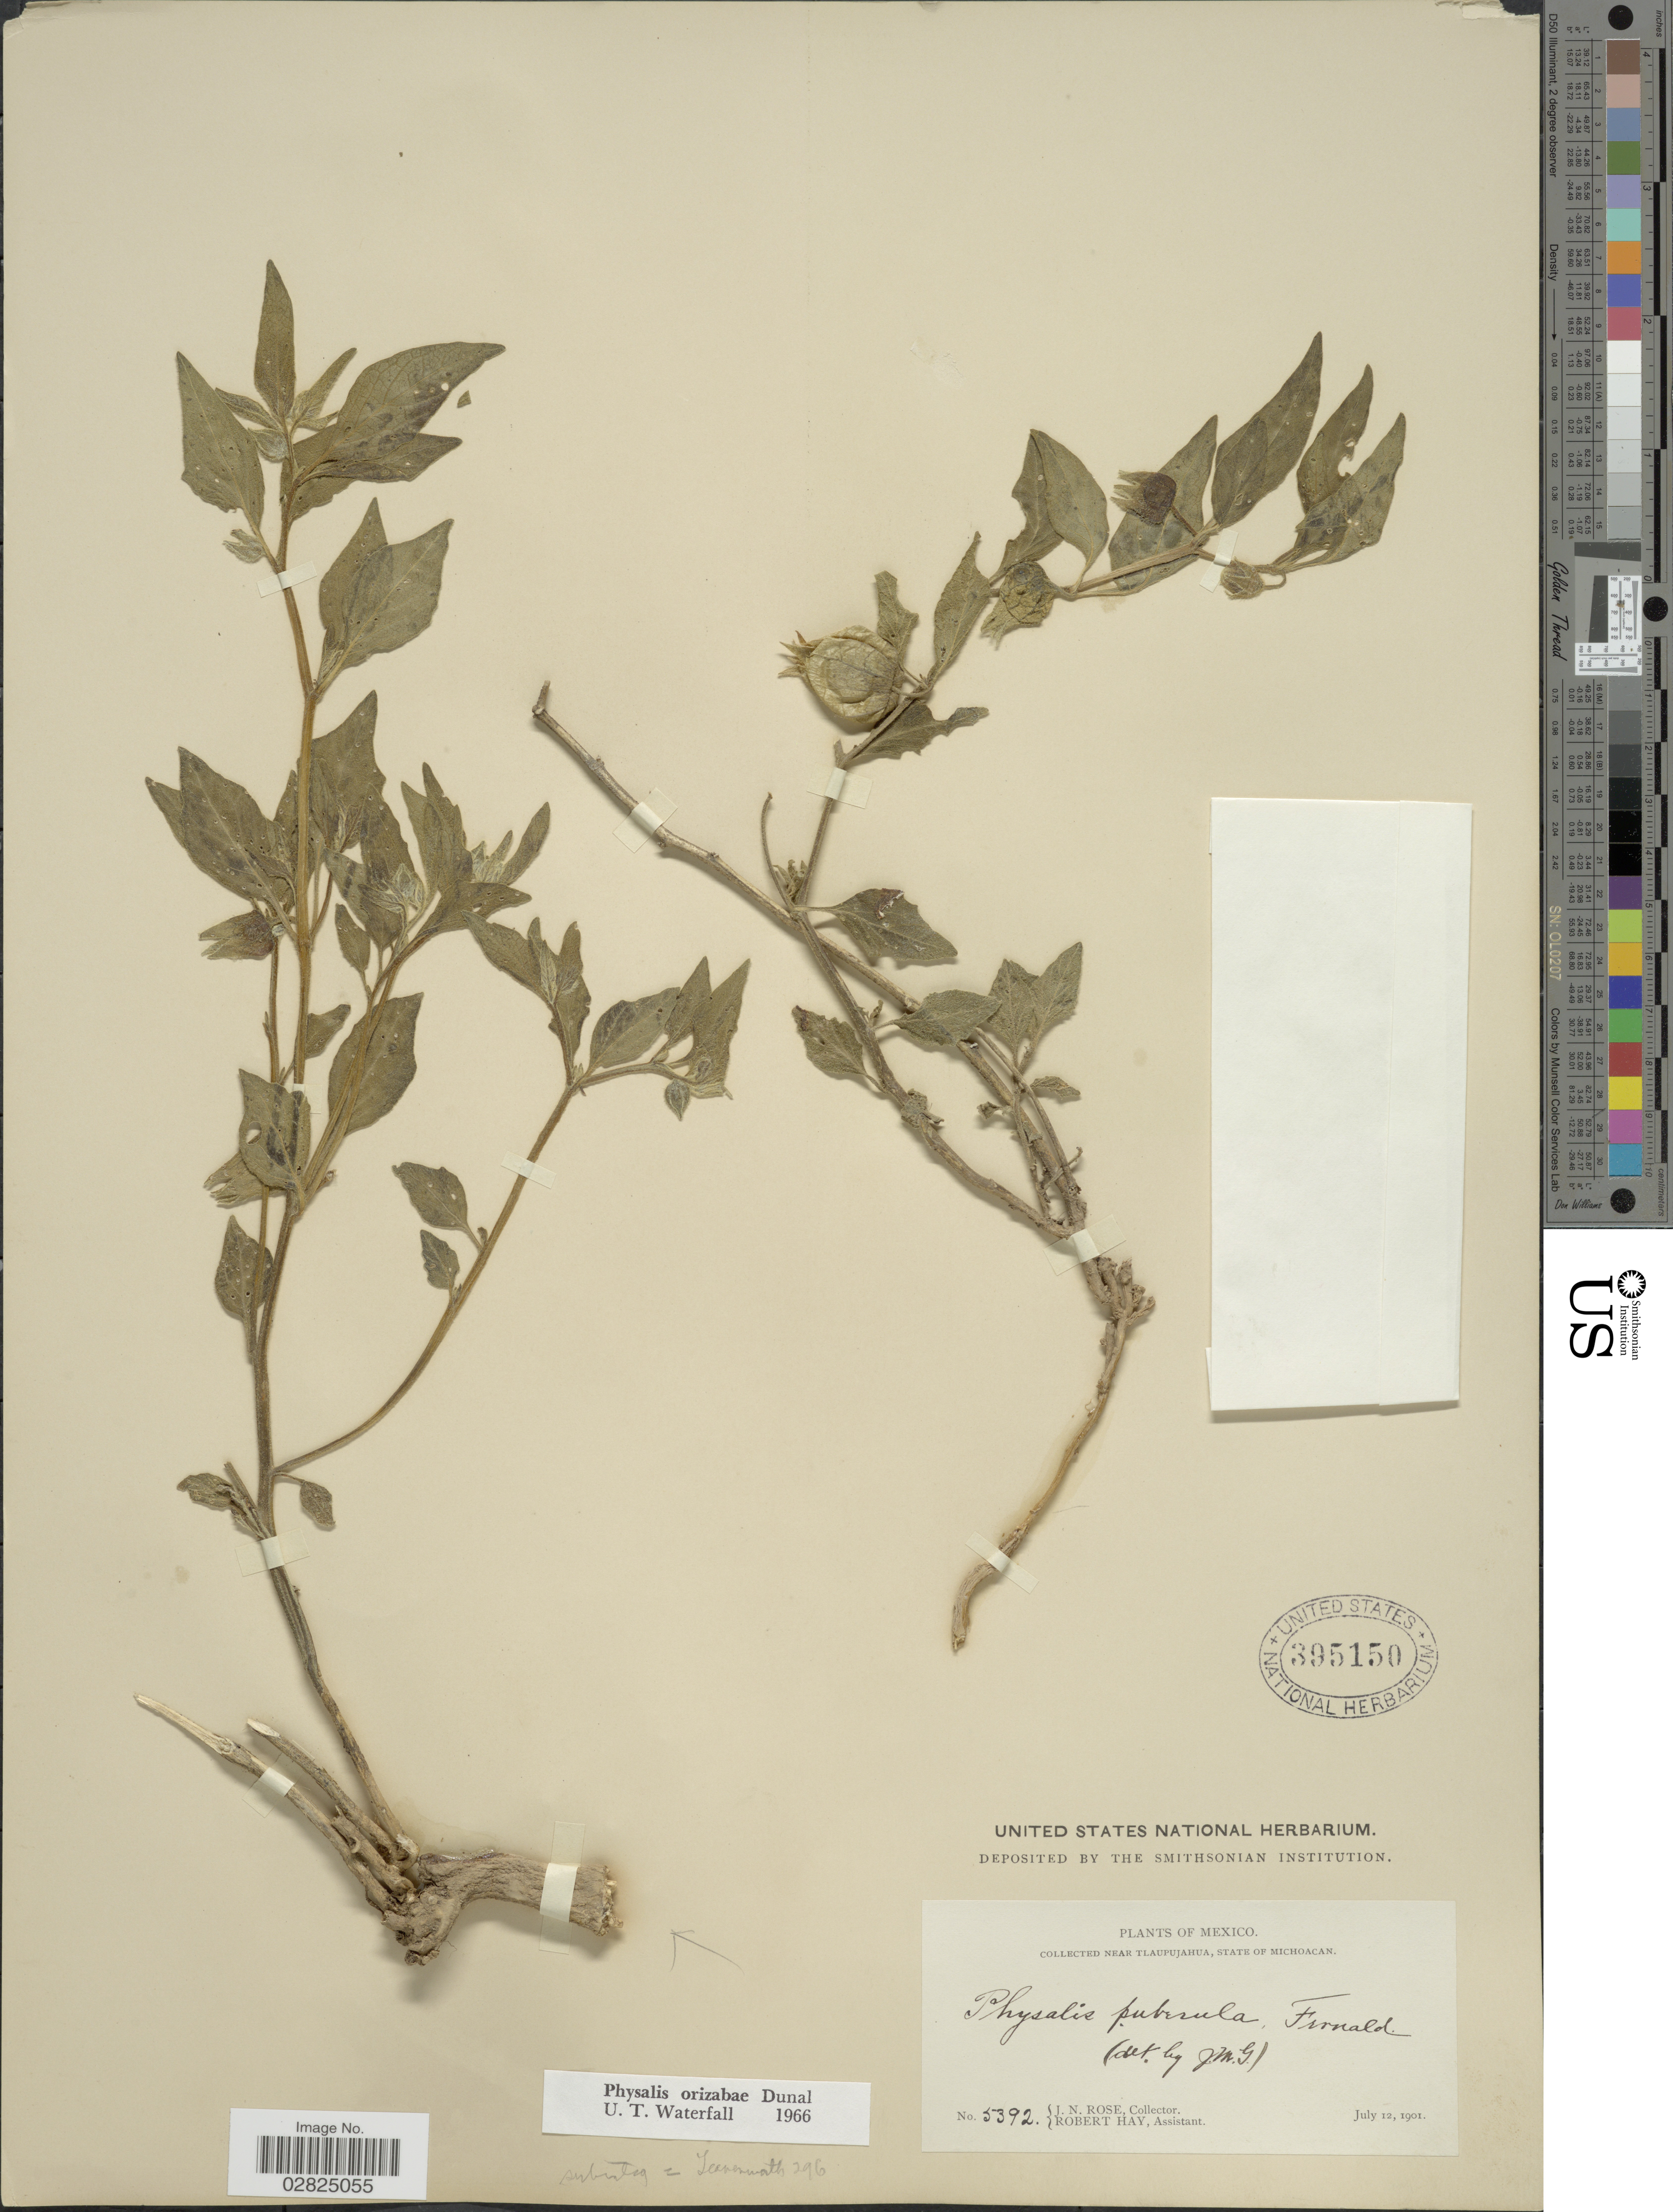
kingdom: Plantae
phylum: Tracheophyta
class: Magnoliopsida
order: Solanales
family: Solanaceae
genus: Physalis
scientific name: Physalis orizabae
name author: Dunal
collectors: J. N. Rose & R. H. Hay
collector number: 5392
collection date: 1901-07-12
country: Mexico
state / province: Michoacán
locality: Near Tlaupujahua.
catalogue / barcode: US 395150